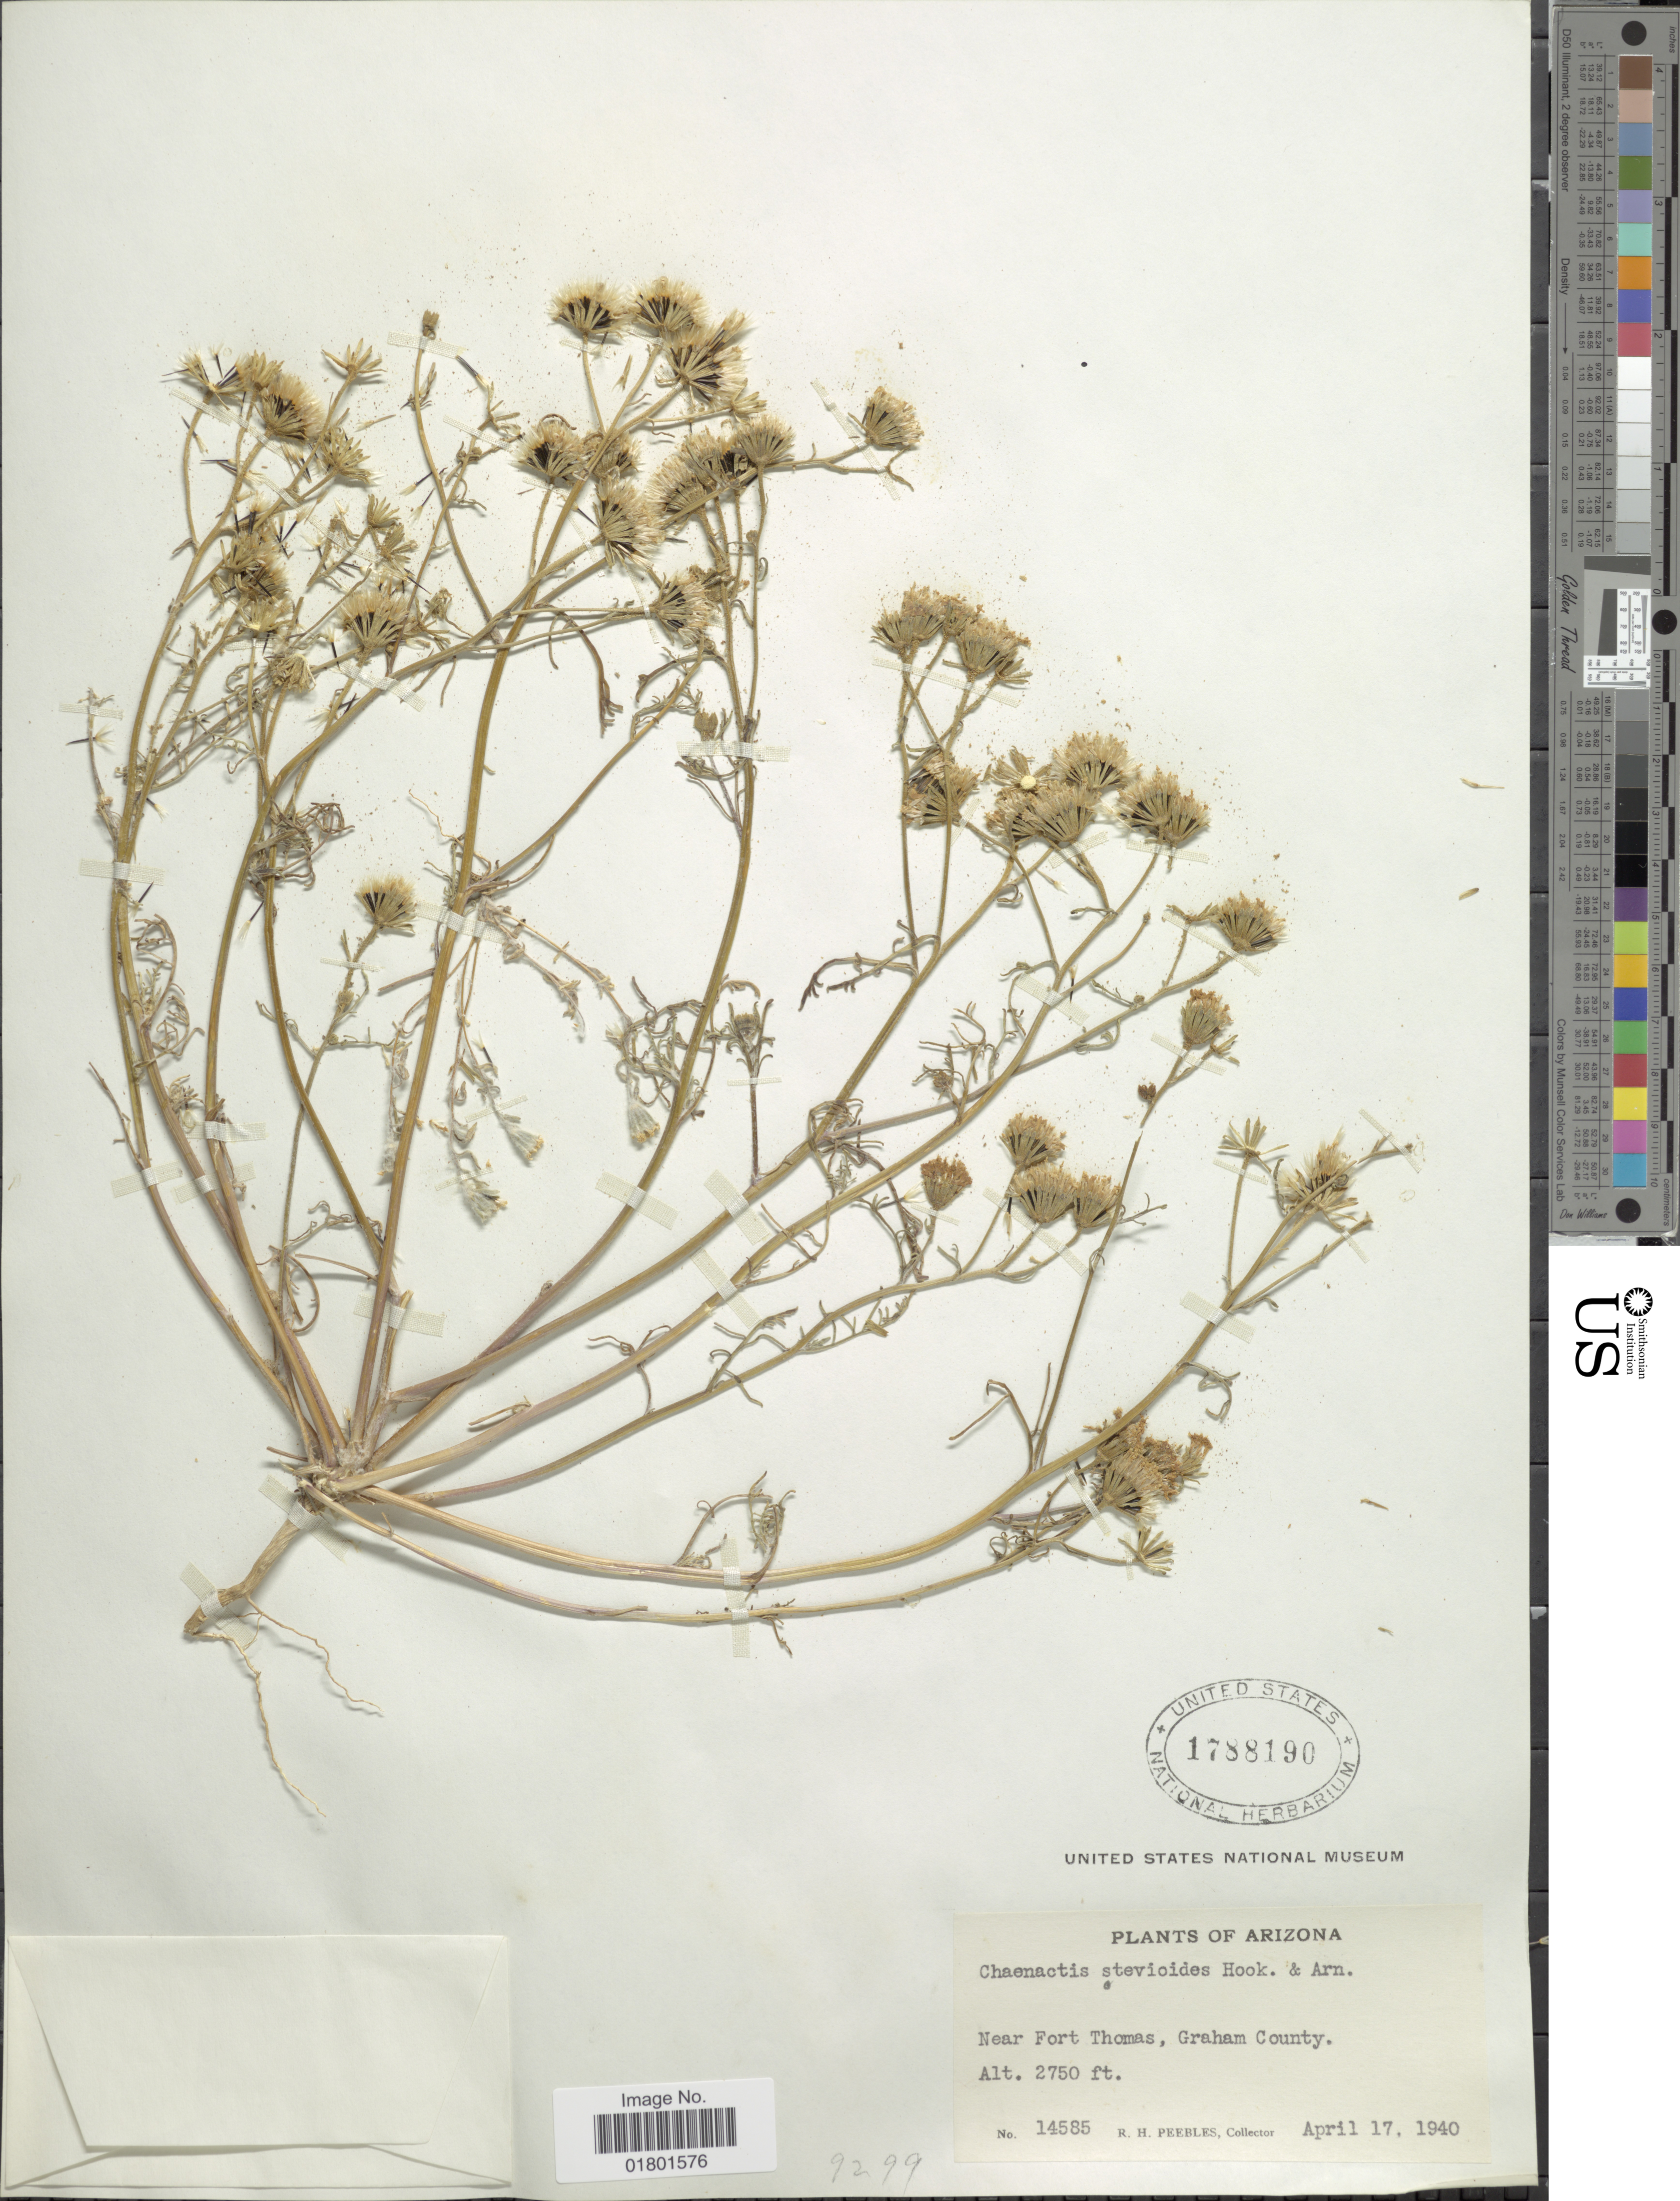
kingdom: Plantae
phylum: Tracheophyta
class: Magnoliopsida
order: Asterales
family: Asteraceae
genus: Chaenactis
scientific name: Chaenactis stevioides var. thornberi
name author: Stockw.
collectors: R. H. Peebles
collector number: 14585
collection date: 1940-04-17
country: United States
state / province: Arizona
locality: Near Fort Thomas, Graham County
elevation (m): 838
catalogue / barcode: US 1788190